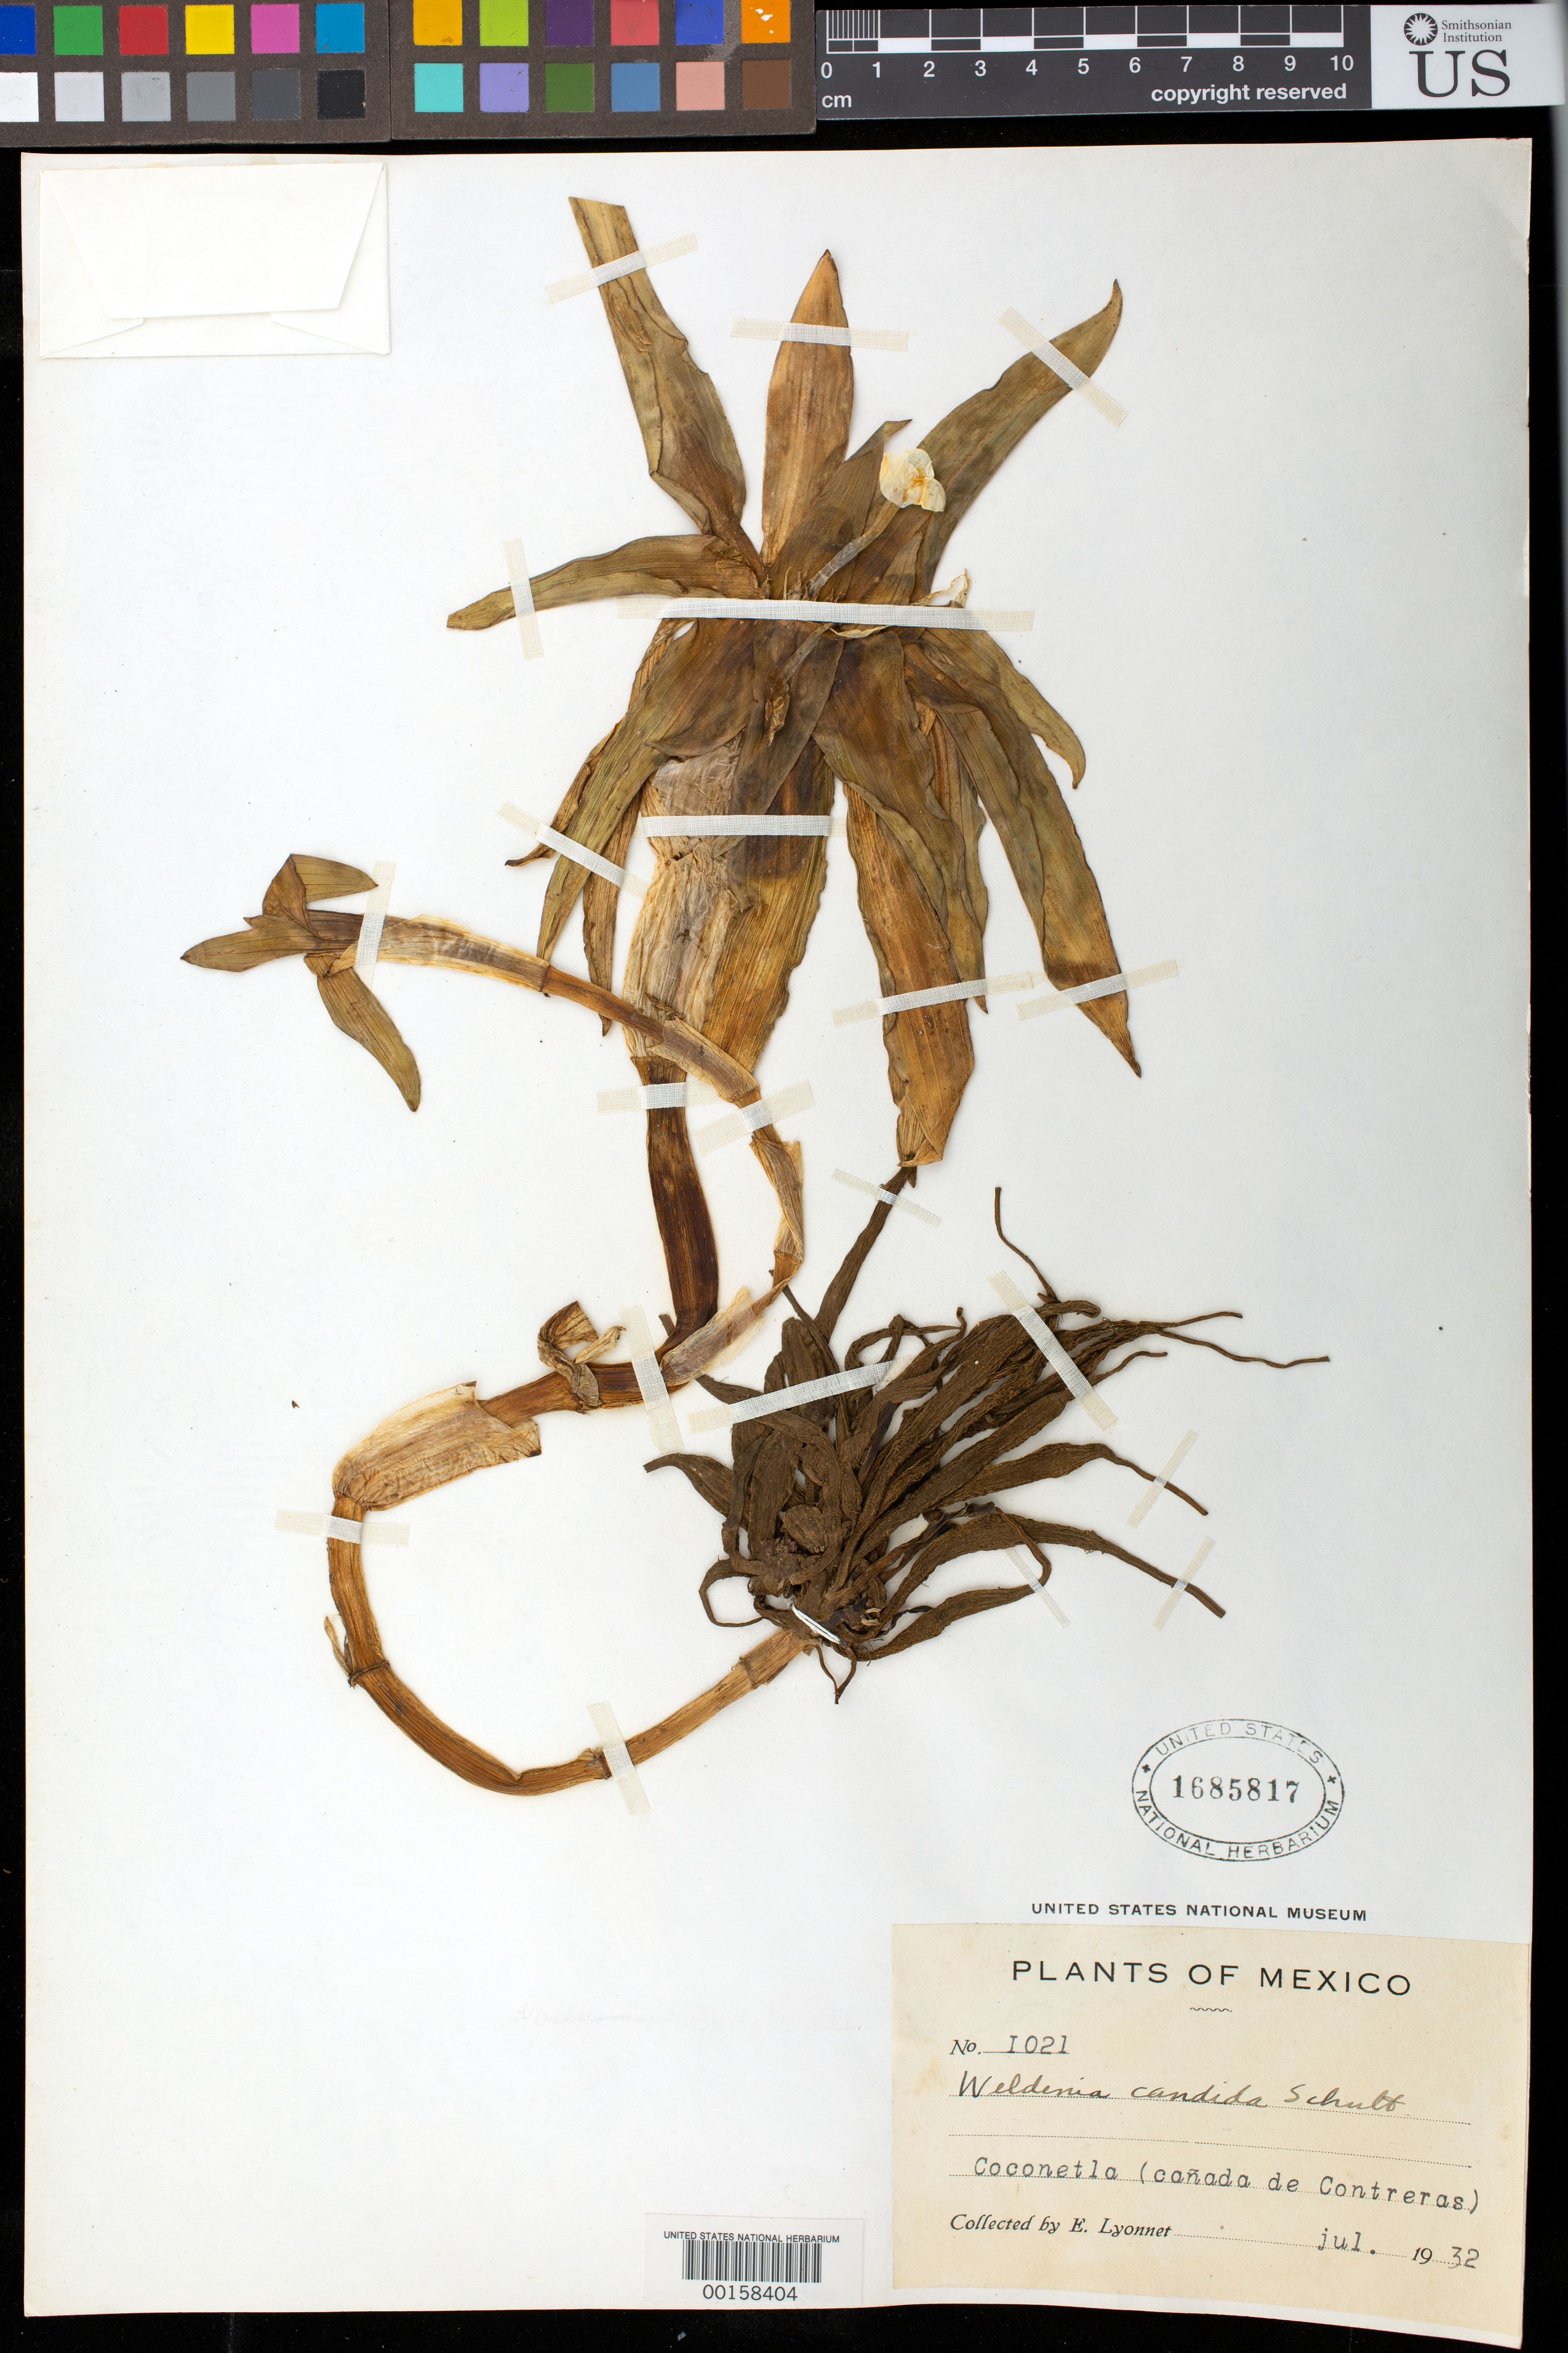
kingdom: Plantae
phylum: Tracheophyta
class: Liliopsida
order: Commelinales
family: Commelinaceae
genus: Weldenia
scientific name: Weldenia candida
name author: Schult. f.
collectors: Bro. E. Lyonnet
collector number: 1021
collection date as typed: Jul 1932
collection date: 1932-07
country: Mexico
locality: Coconetla (Canada de Contreras)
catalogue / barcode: US 1685817